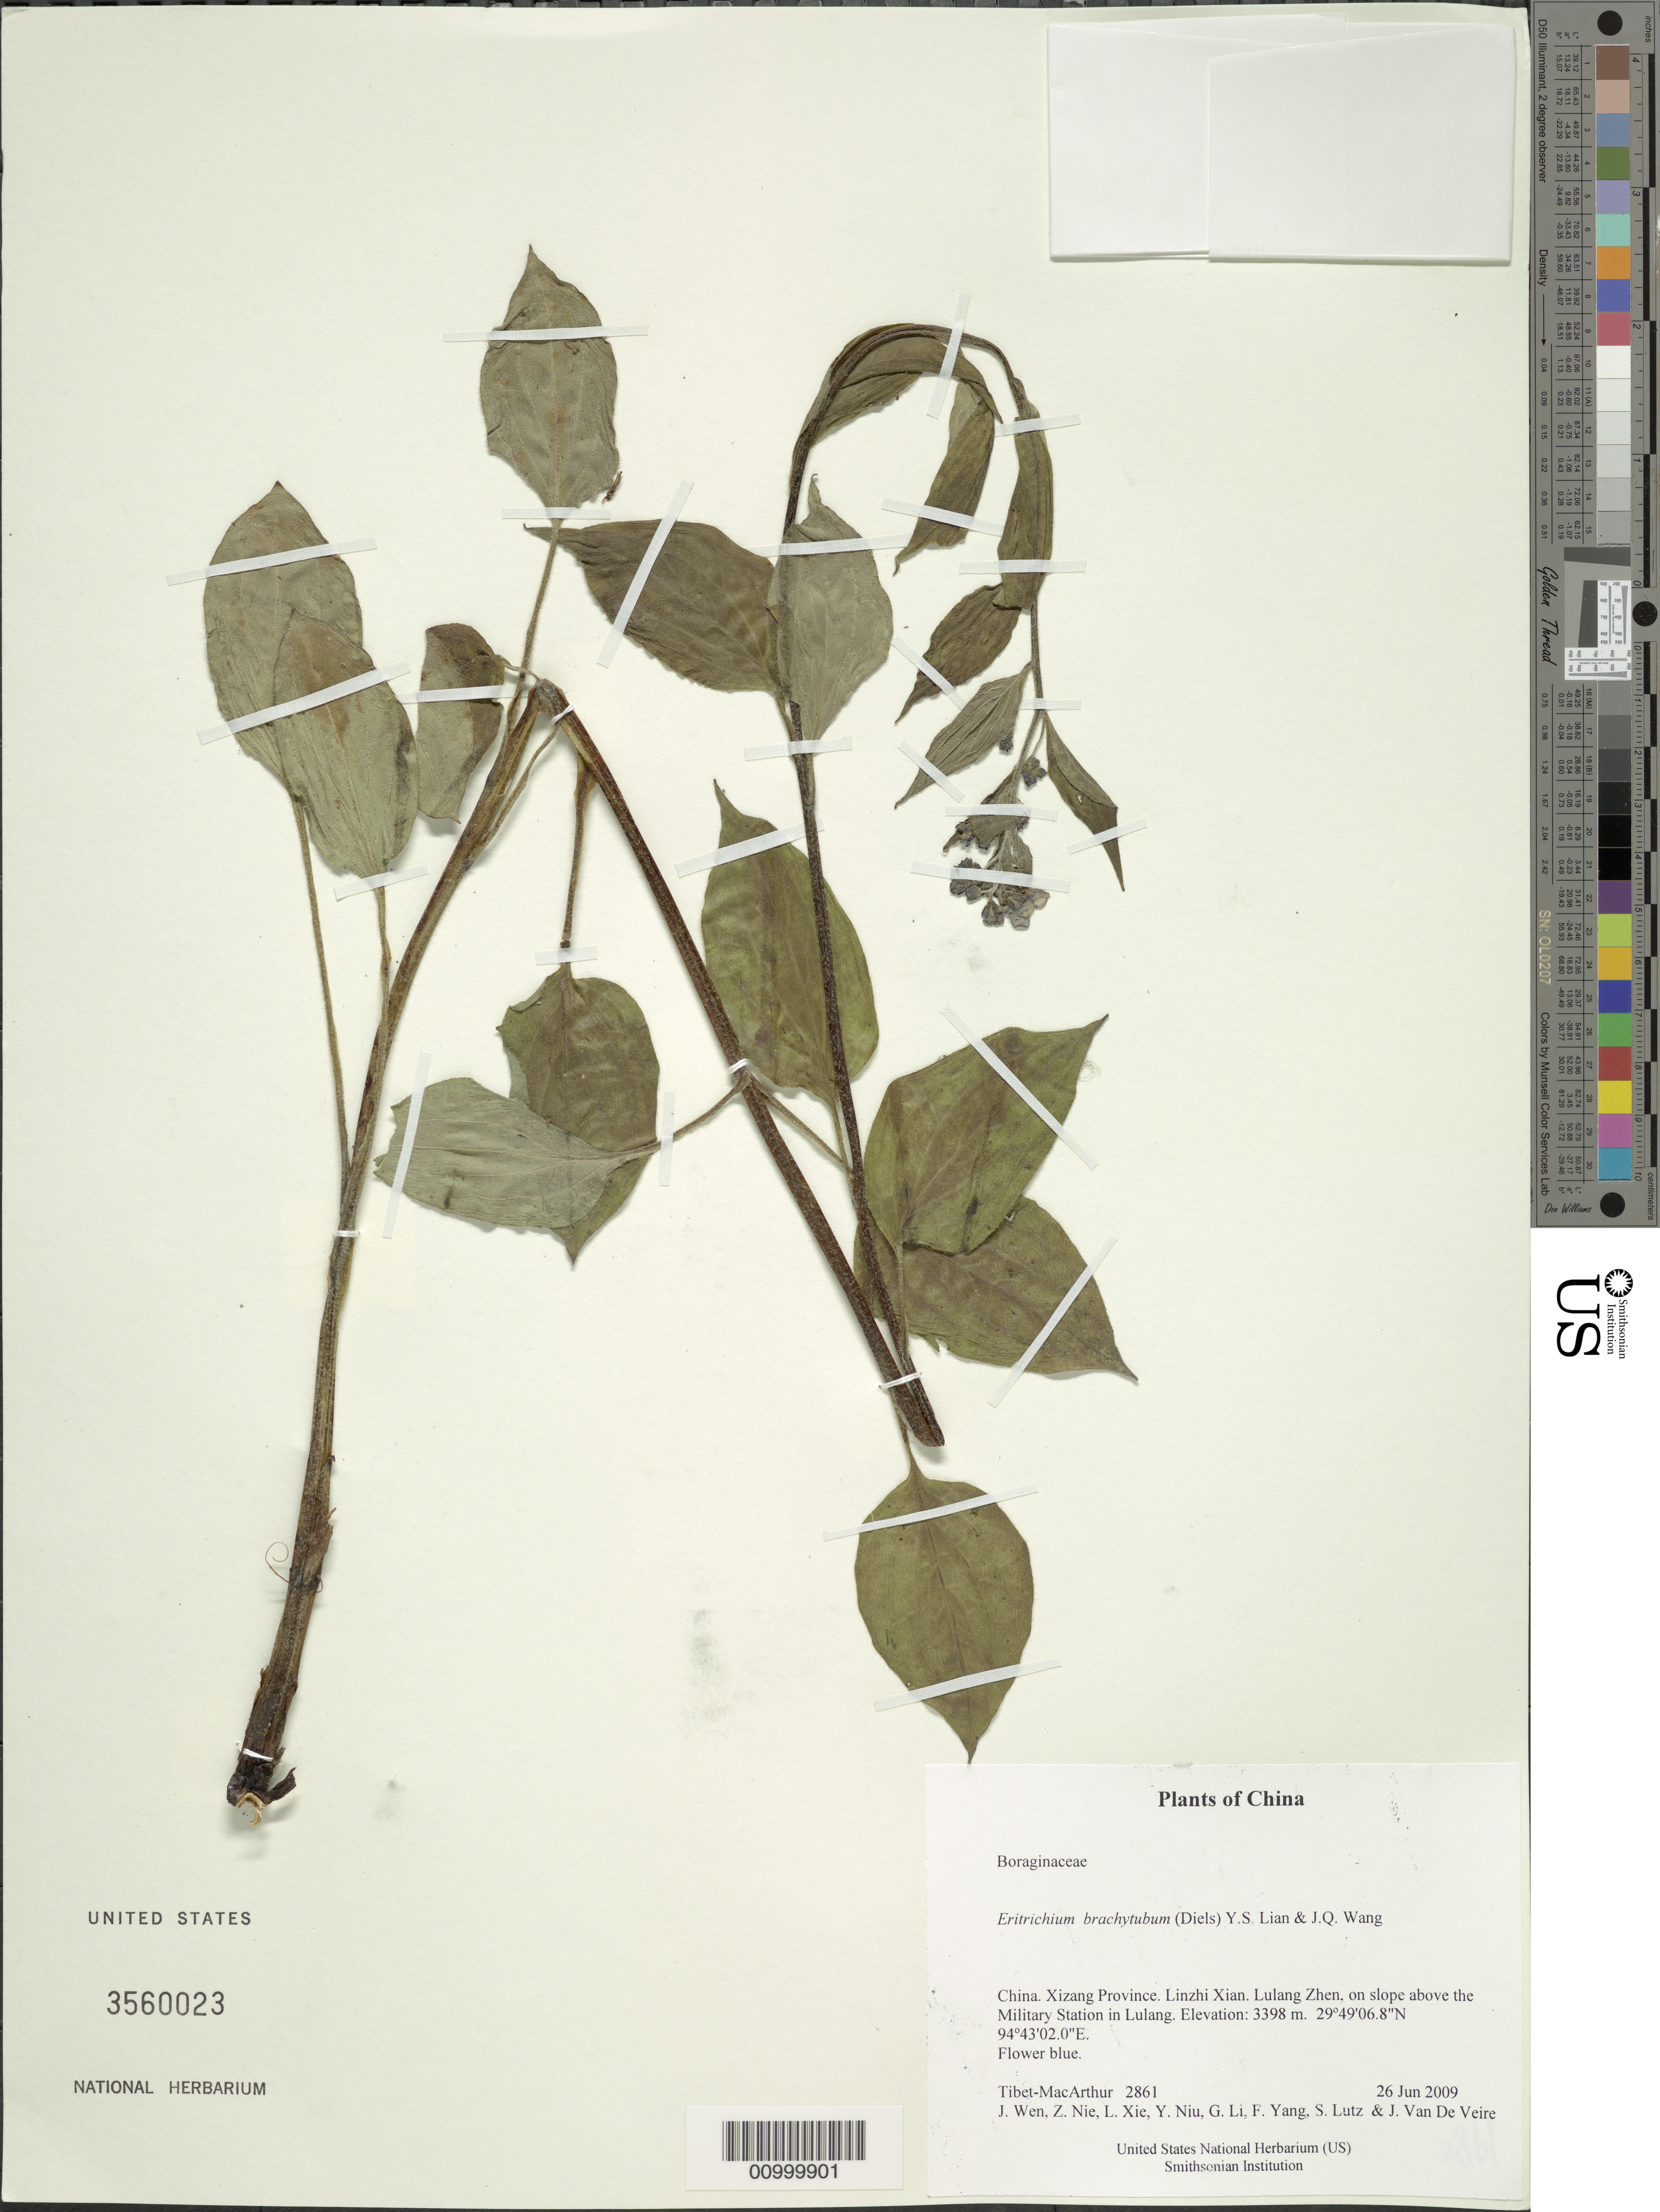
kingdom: Plantae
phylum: Tracheophyta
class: Magnoliopsida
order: Boraginales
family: Boraginaceae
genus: Eritrichium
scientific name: Eritrichium brachytubum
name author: (Diels) Y.S. Lian & J.Q. Wang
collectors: Tibet-MacArthur, J. Wen, Z. Nie, L. Xie, Y. Niu, G. Li, F. Yang, S. Lutz & J. Van De Veire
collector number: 2861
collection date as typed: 26 Jun 2009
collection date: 2009-06-26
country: China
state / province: Xizang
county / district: Linzhi Xian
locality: Lulang Zhen, on slope above the Military Station in Lulang.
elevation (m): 3398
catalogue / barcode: US 3560023